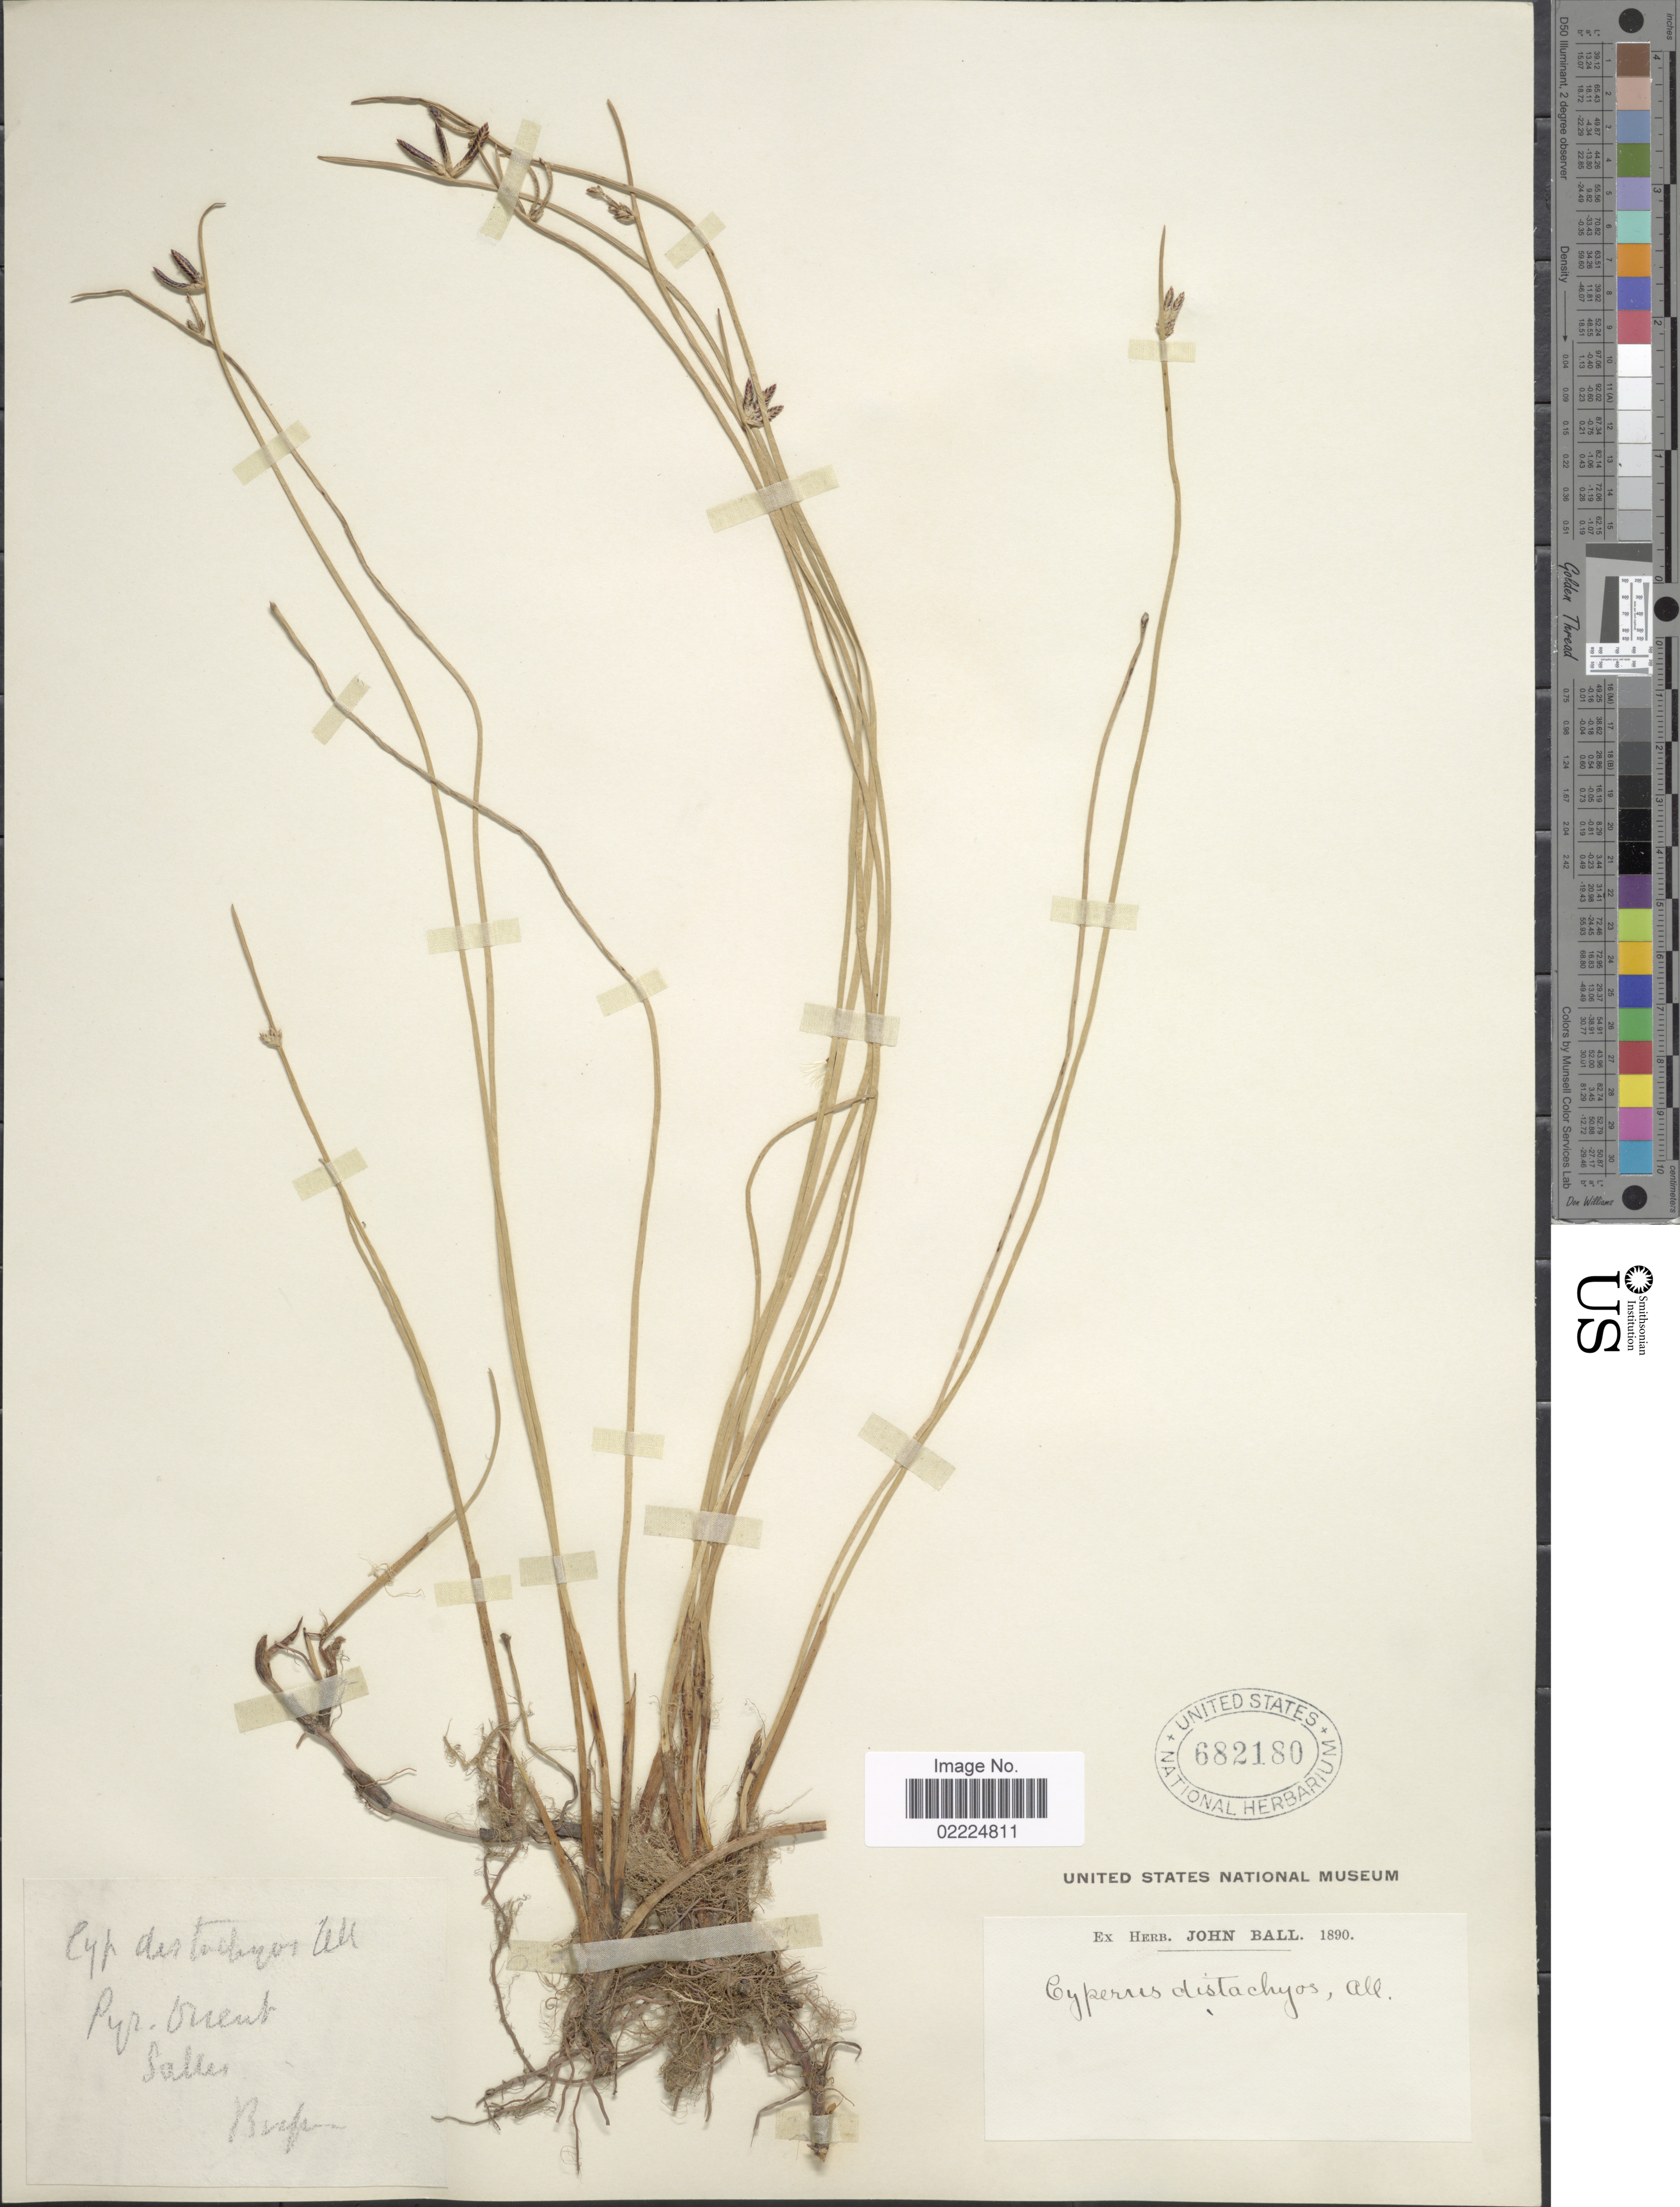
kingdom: Plantae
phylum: Tracheophyta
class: Liliopsida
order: Poales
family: Cyperaceae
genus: Cyperus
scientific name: Cyperus distachyos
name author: All.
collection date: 1890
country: France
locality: Pyr. Orient. Salles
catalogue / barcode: US 682180